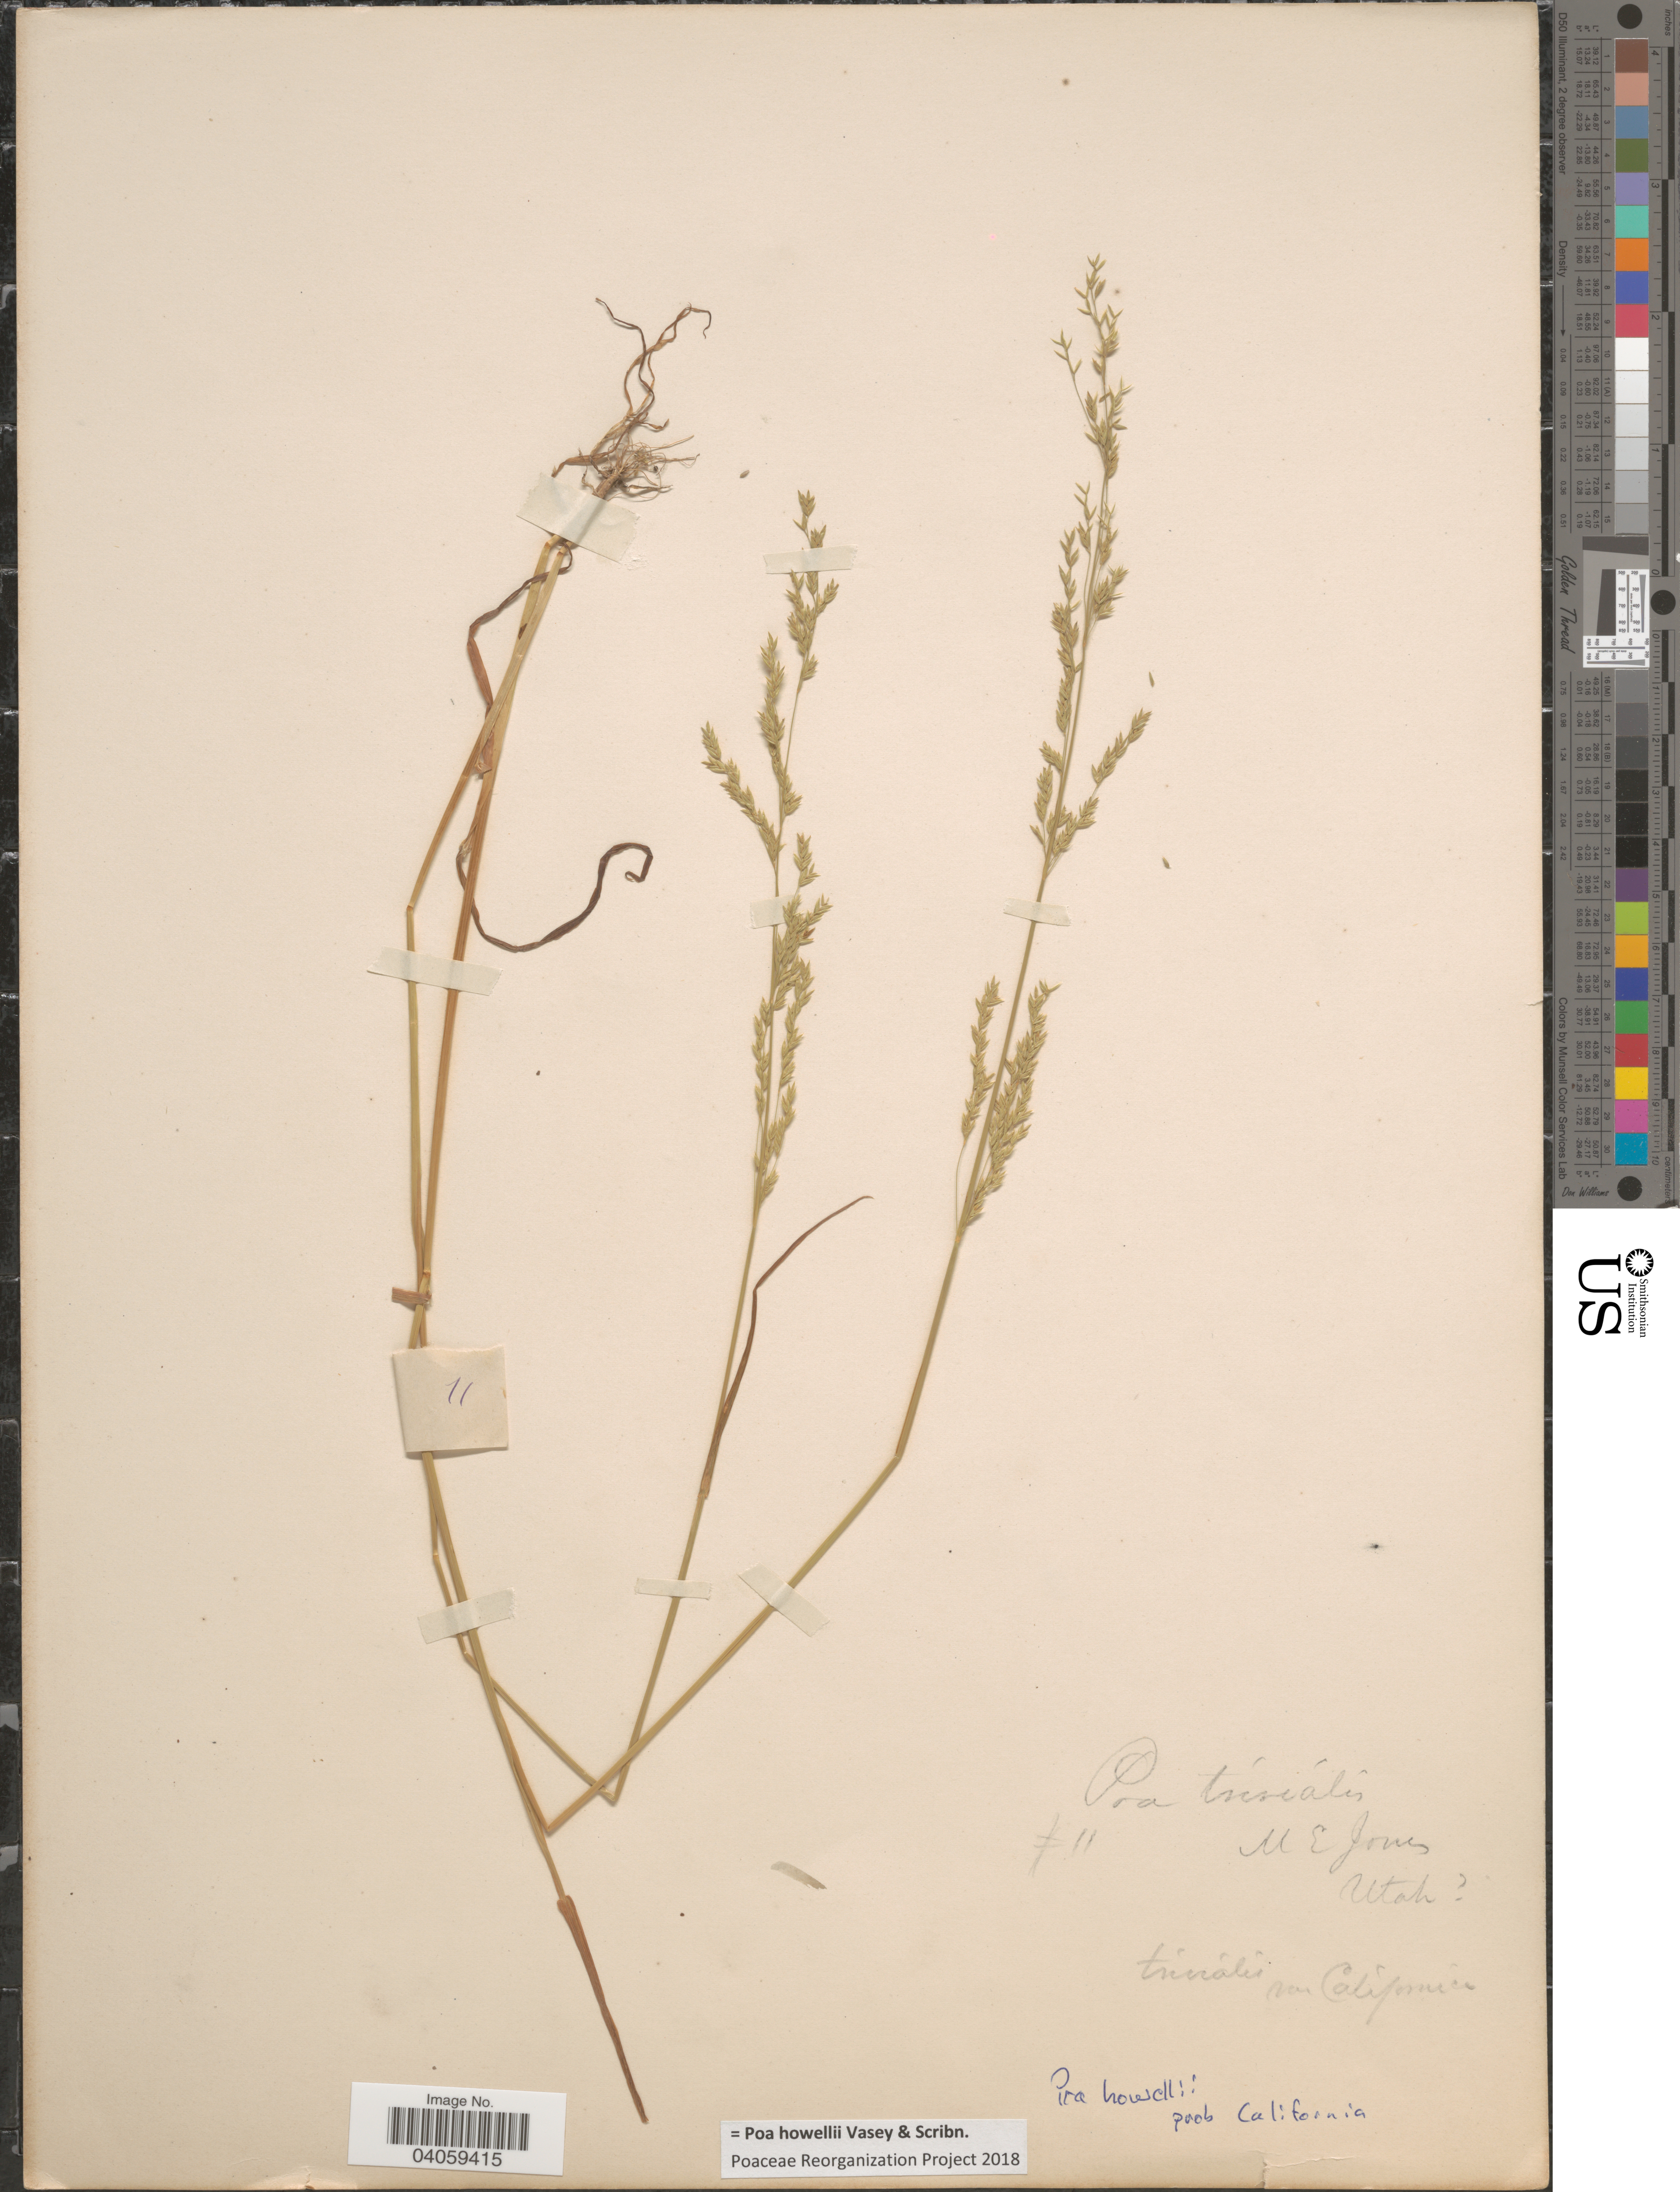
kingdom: Plantae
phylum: Tracheophyta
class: Liliopsida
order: Poales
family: Poaceae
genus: Poa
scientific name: Poa howellii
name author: Vasey & Scribn.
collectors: M. E. Jones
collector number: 11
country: United States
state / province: California